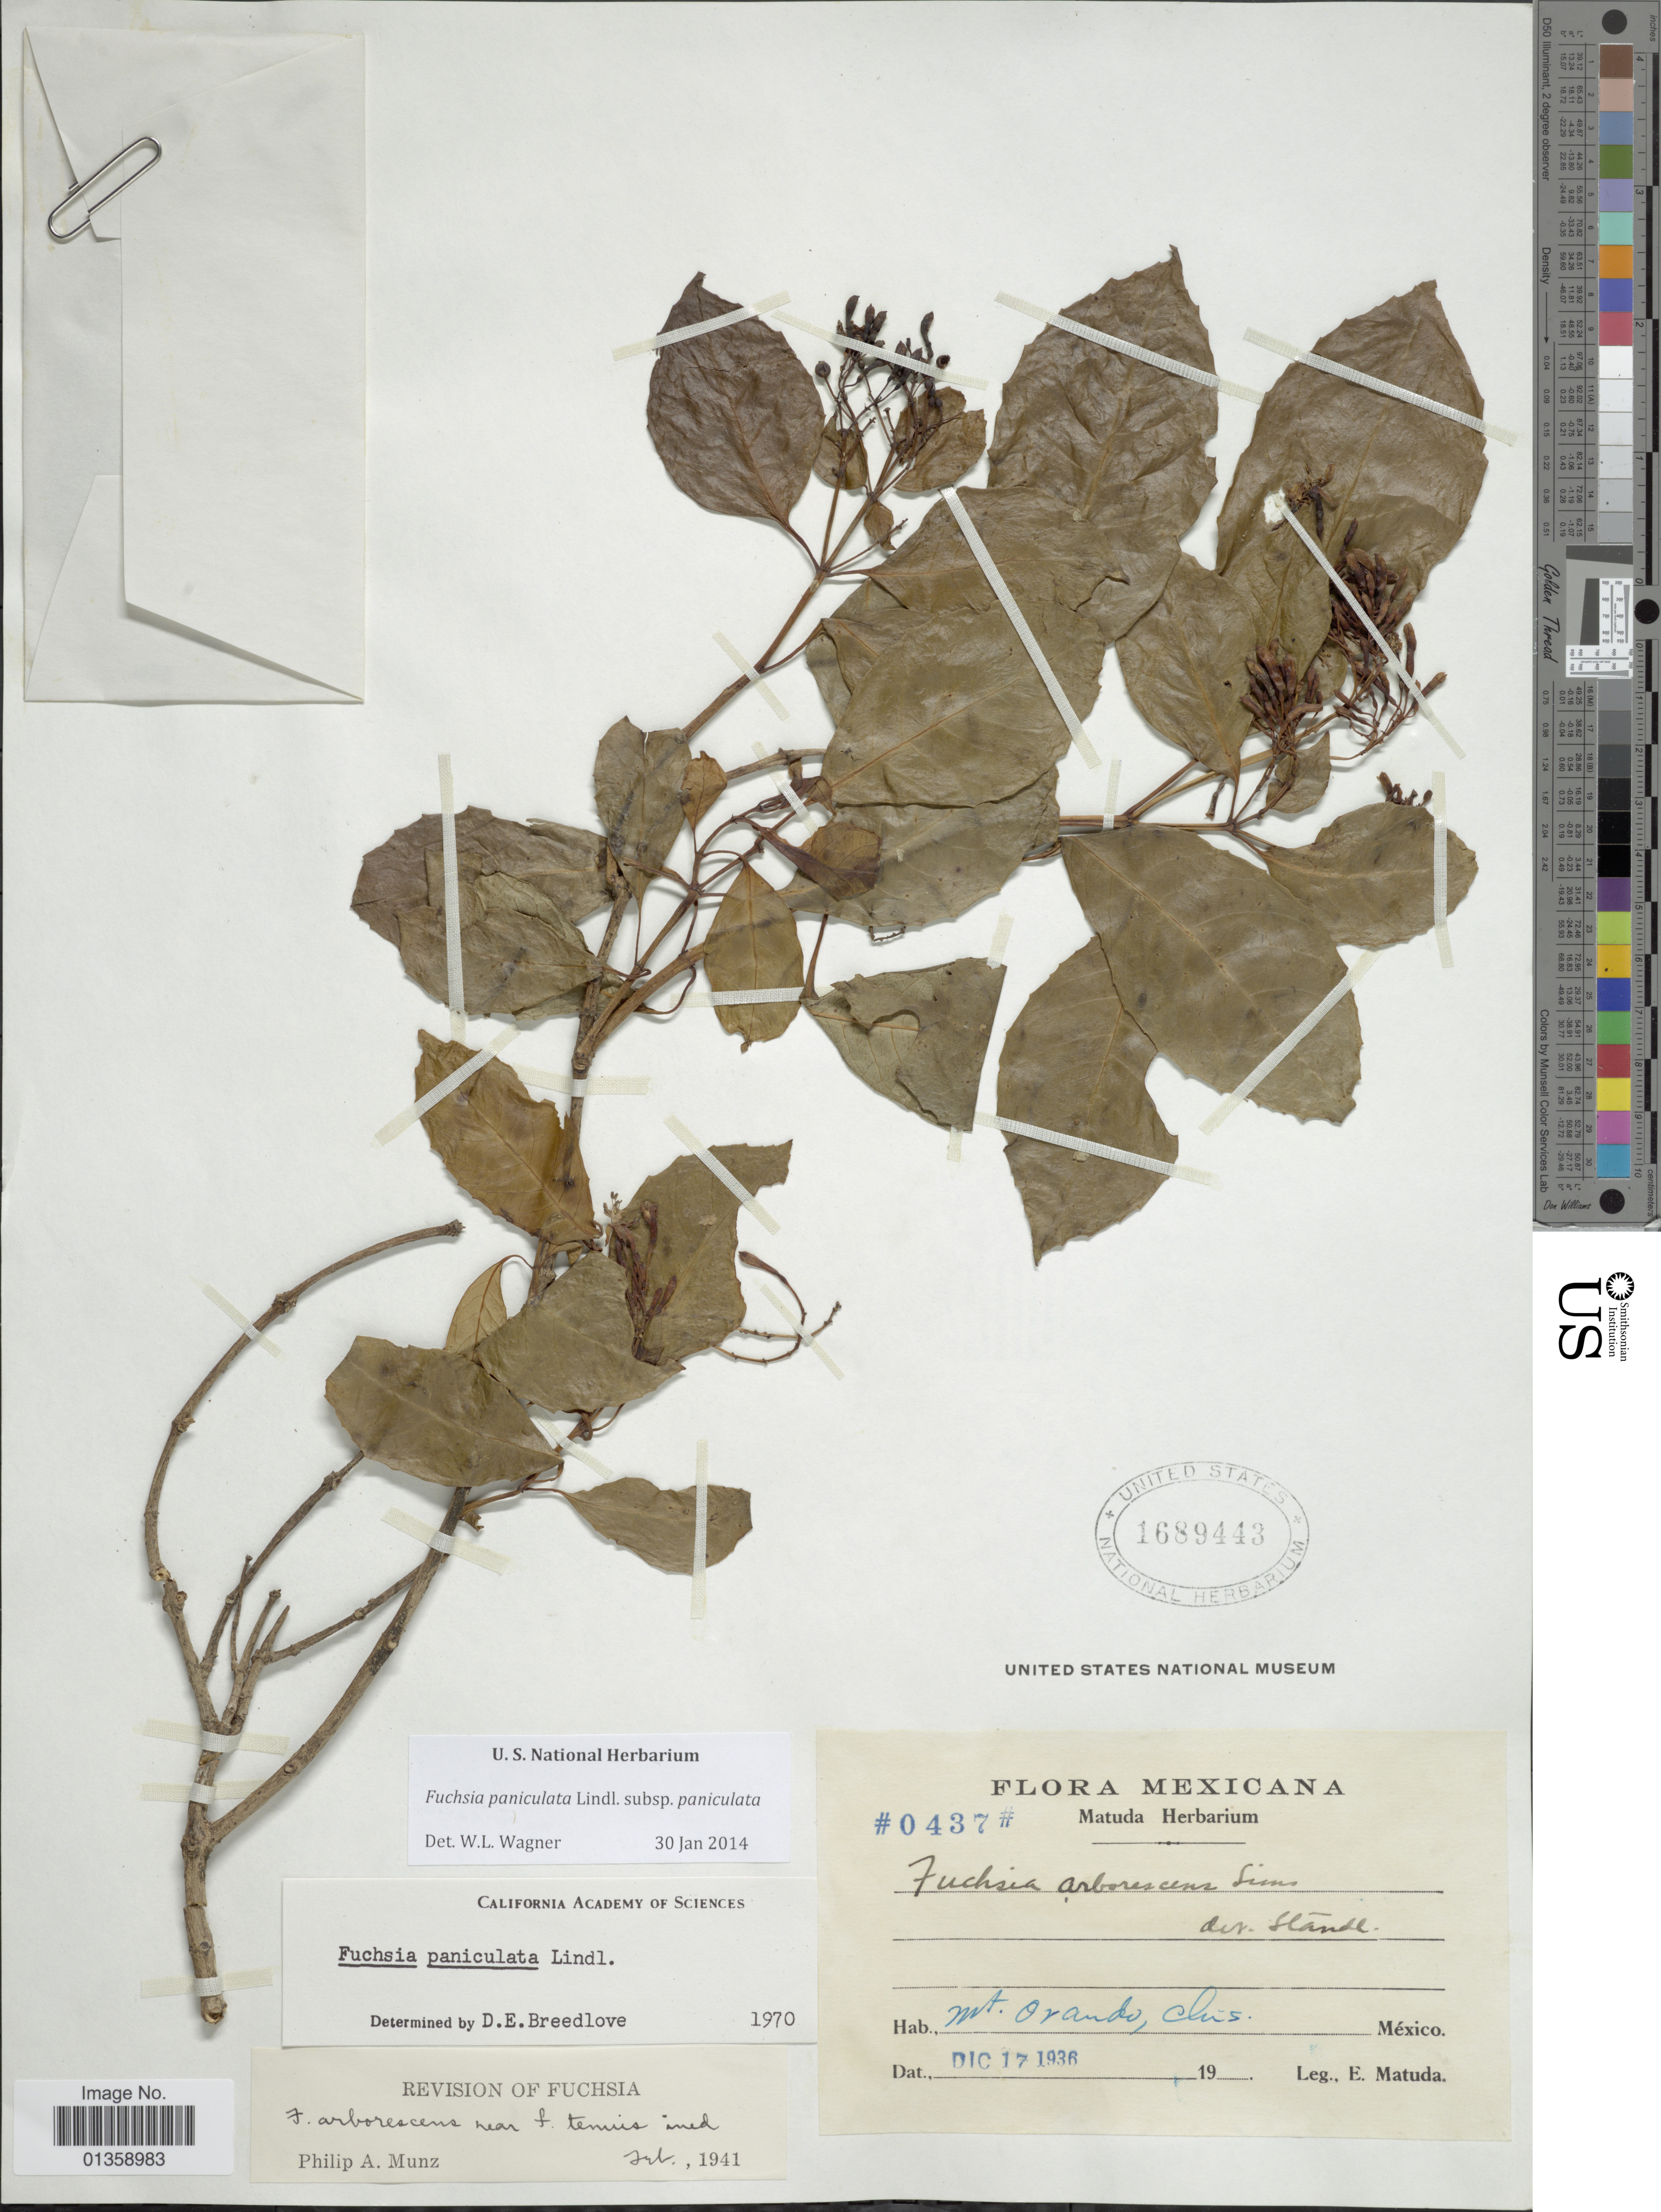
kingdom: Plantae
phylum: Tracheophyta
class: Magnoliopsida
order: Myrtales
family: Onagraceae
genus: Fuchsia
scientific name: Fuchsia paniculata subsp. paniculata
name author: Lindl.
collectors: E. Matuda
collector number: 0437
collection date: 1936-12-17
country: Mexico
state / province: Chiapas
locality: Mt. Orando, Chis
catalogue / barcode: US 1689443